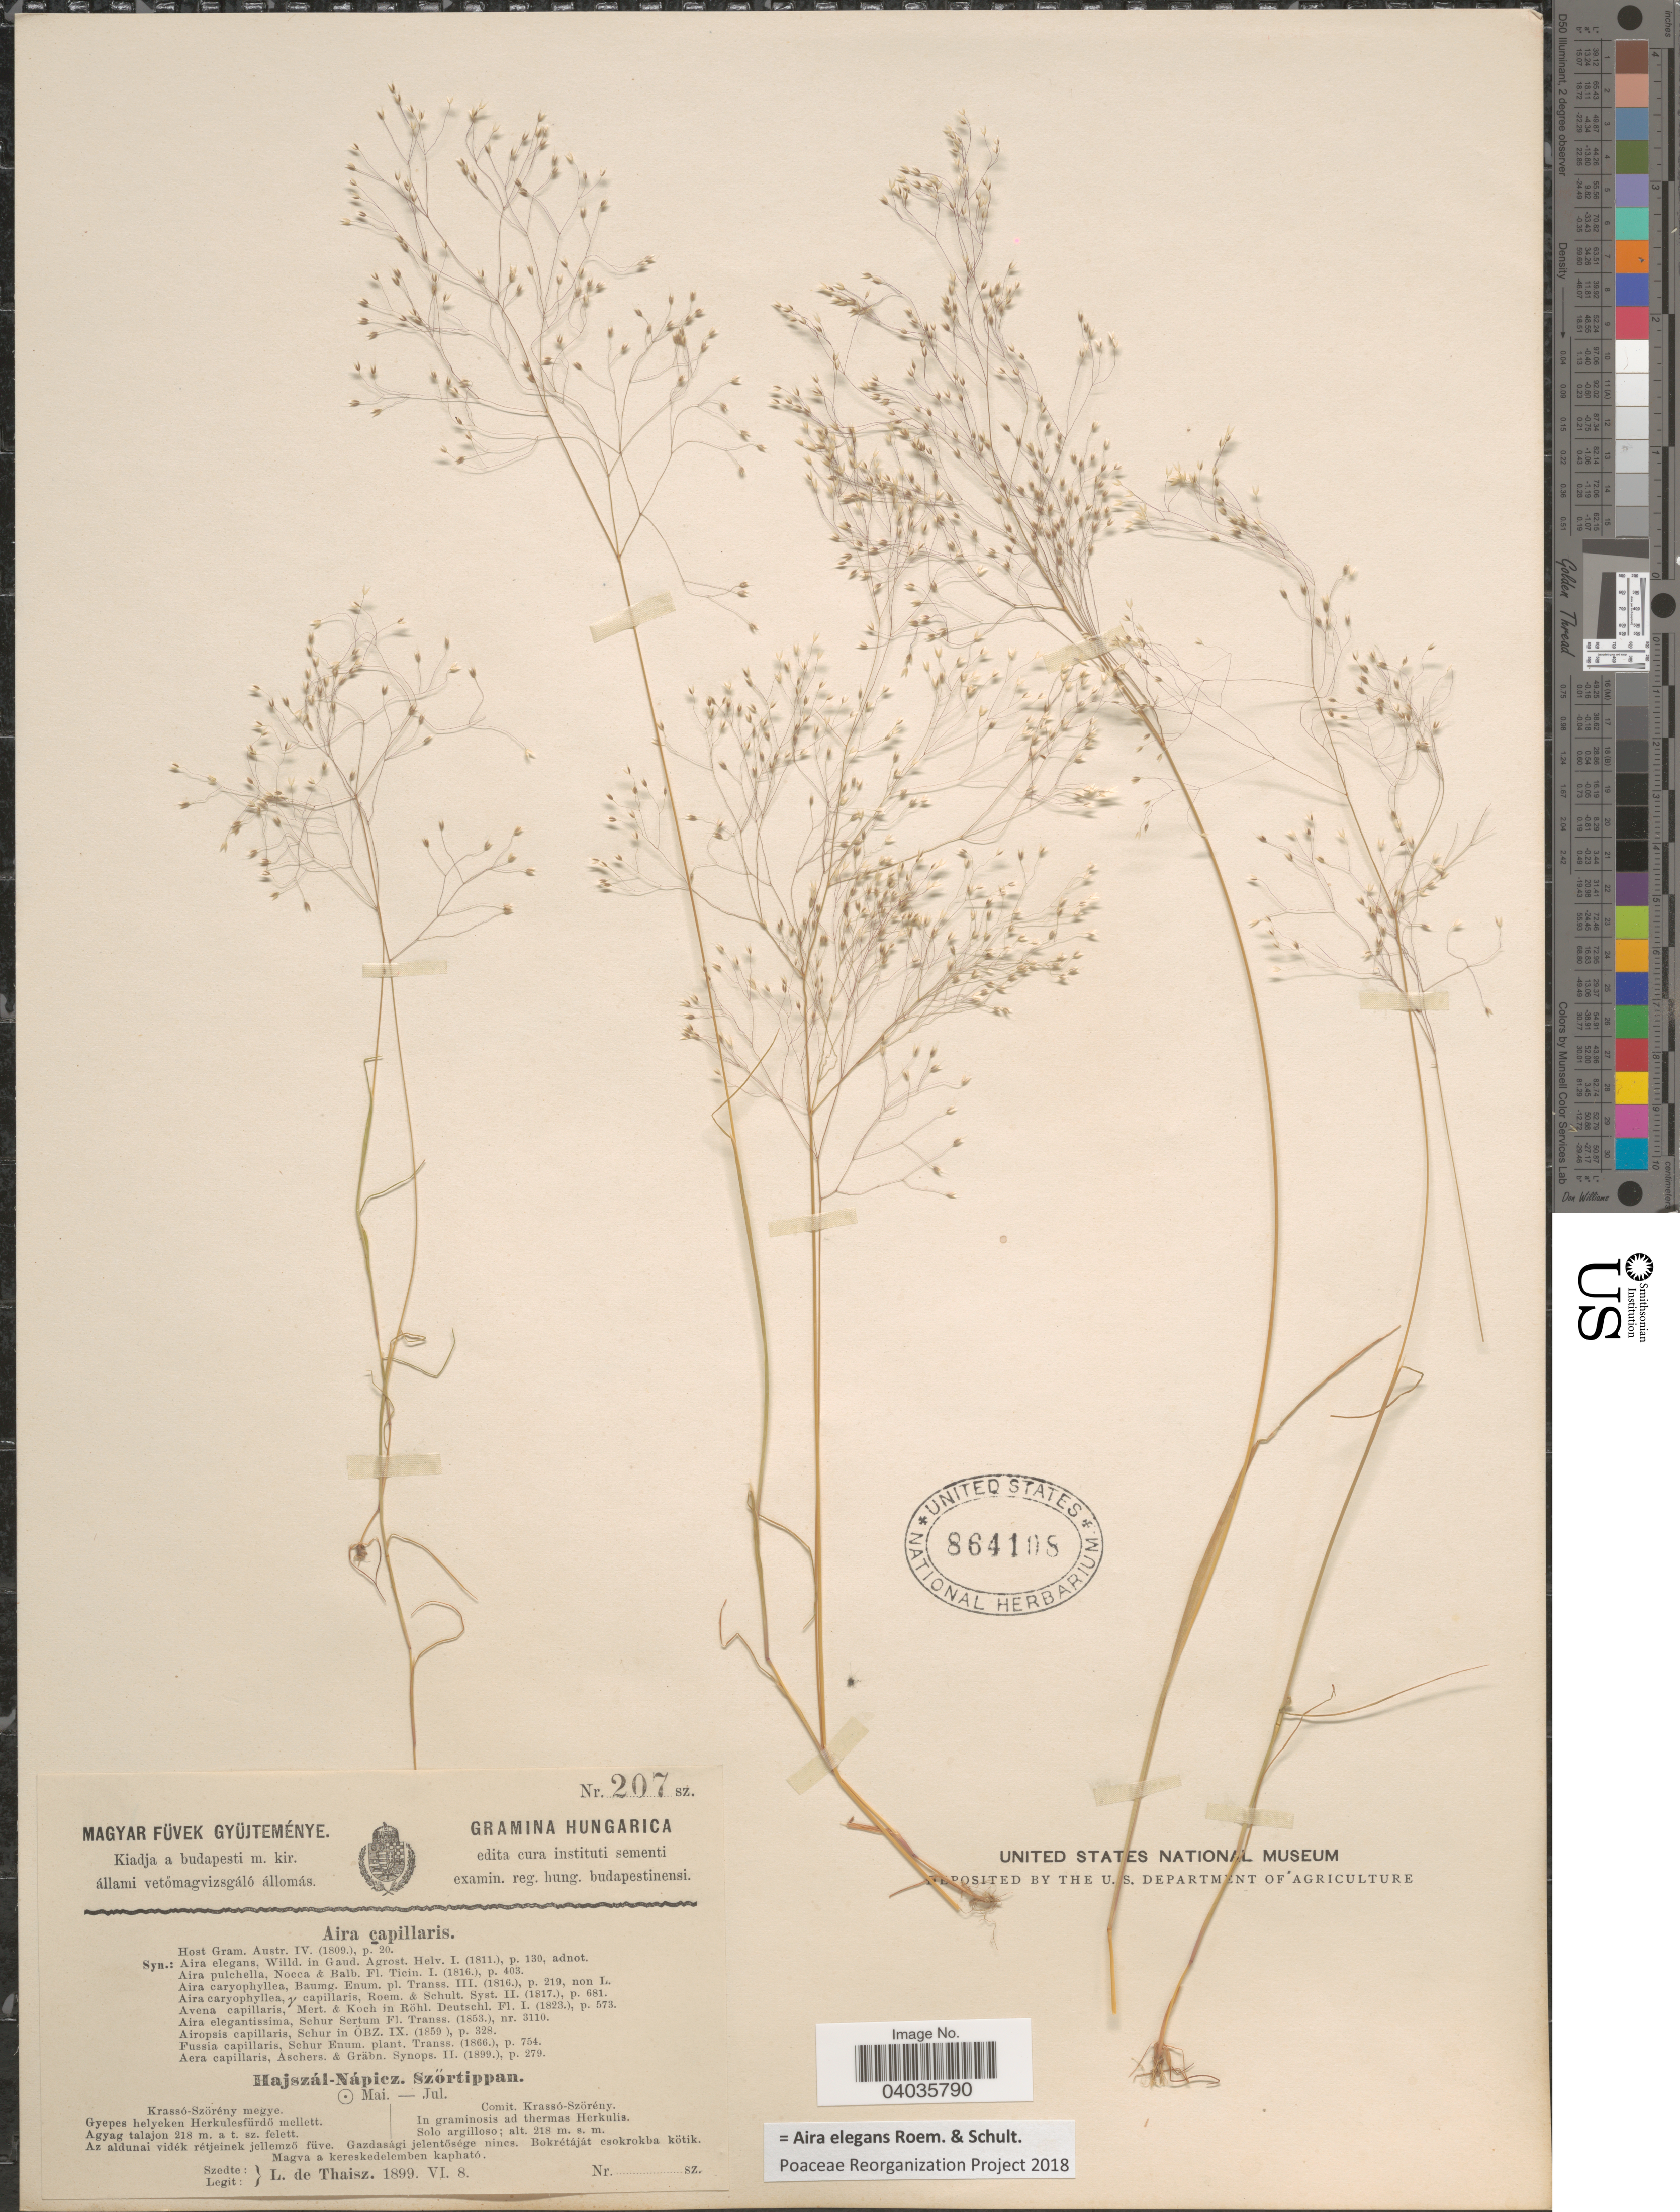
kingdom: Plantae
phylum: Tracheophyta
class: Liliopsida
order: Poales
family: Poaceae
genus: Aira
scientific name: Aira elegans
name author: L.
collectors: L. Thaisz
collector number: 207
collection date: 1899-06-08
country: Romania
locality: Comit. Krassó-Szörény. In graminosis ad thermas Herkulis.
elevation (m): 218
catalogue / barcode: US 864108